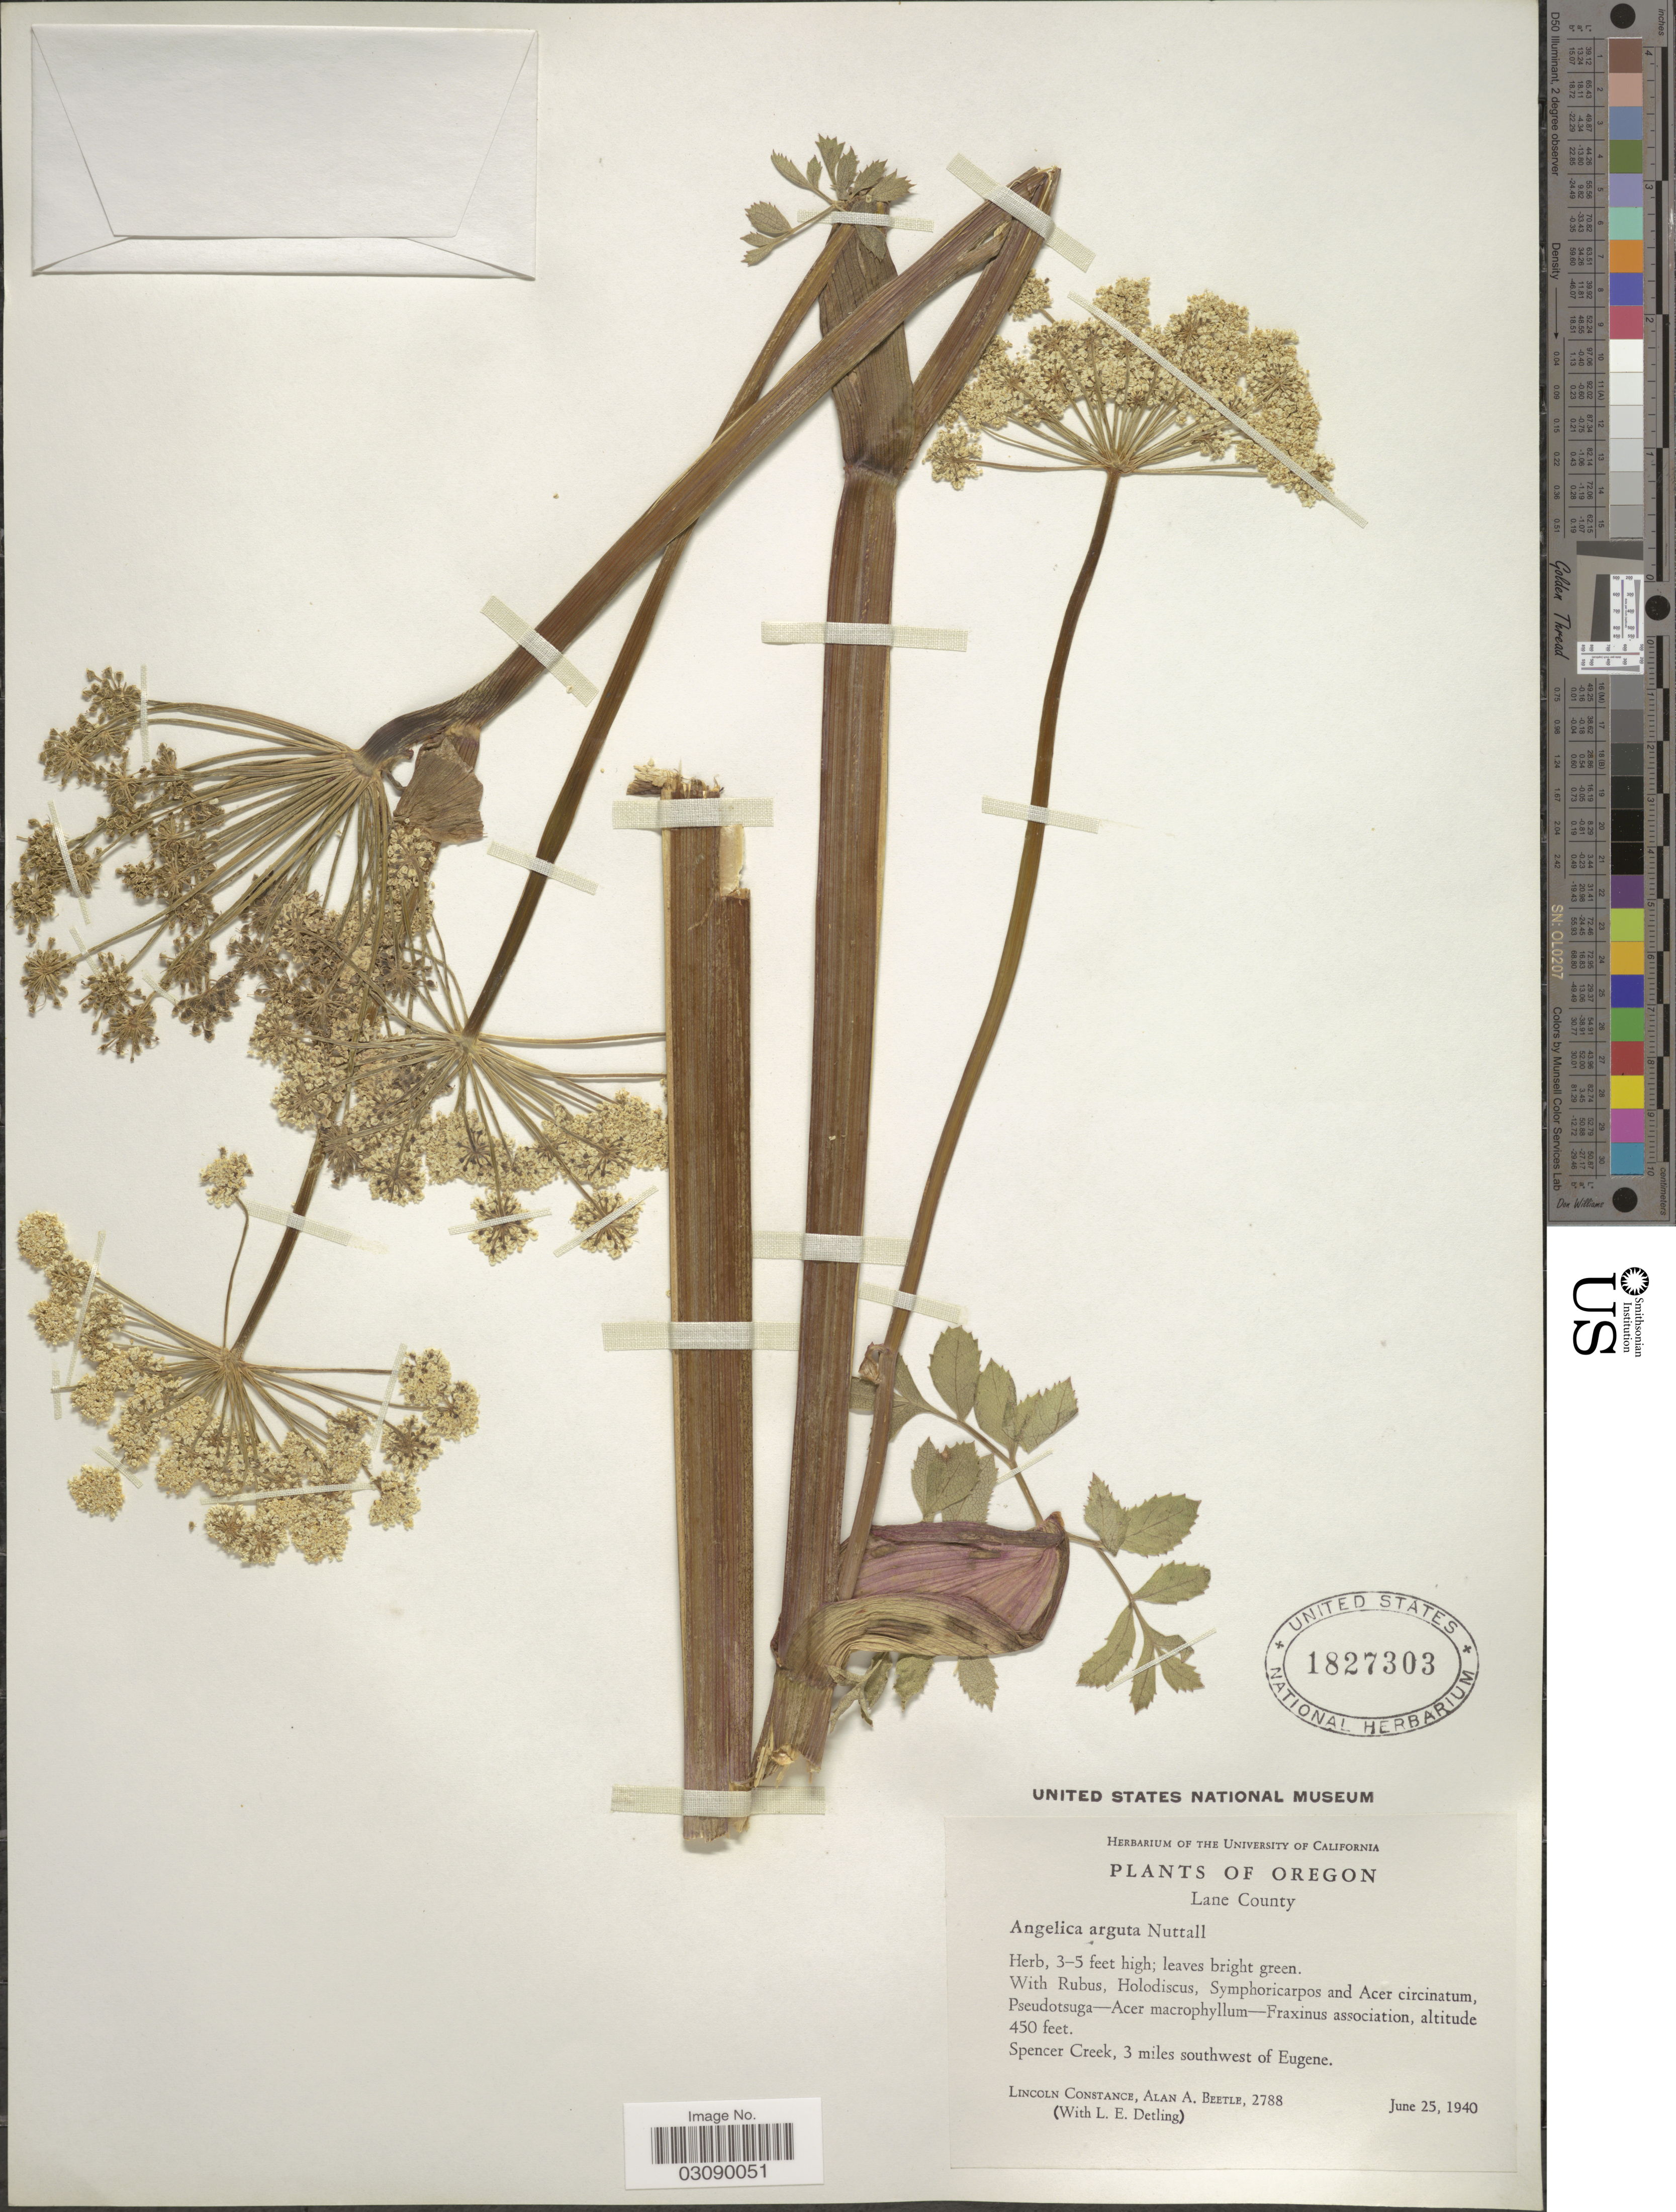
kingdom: Plantae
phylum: Tracheophyta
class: Magnoliopsida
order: Apiales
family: Apiaceae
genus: Angelica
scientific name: Angelica arguta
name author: Nutt.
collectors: L. Constance, A. A. Beetle & L. E. Detling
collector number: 2788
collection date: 1940-06-25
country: United States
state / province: Oregon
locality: Lane County. Spencer Creek, 3 miles southwest of Eugene.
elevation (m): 137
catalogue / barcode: US 1827303